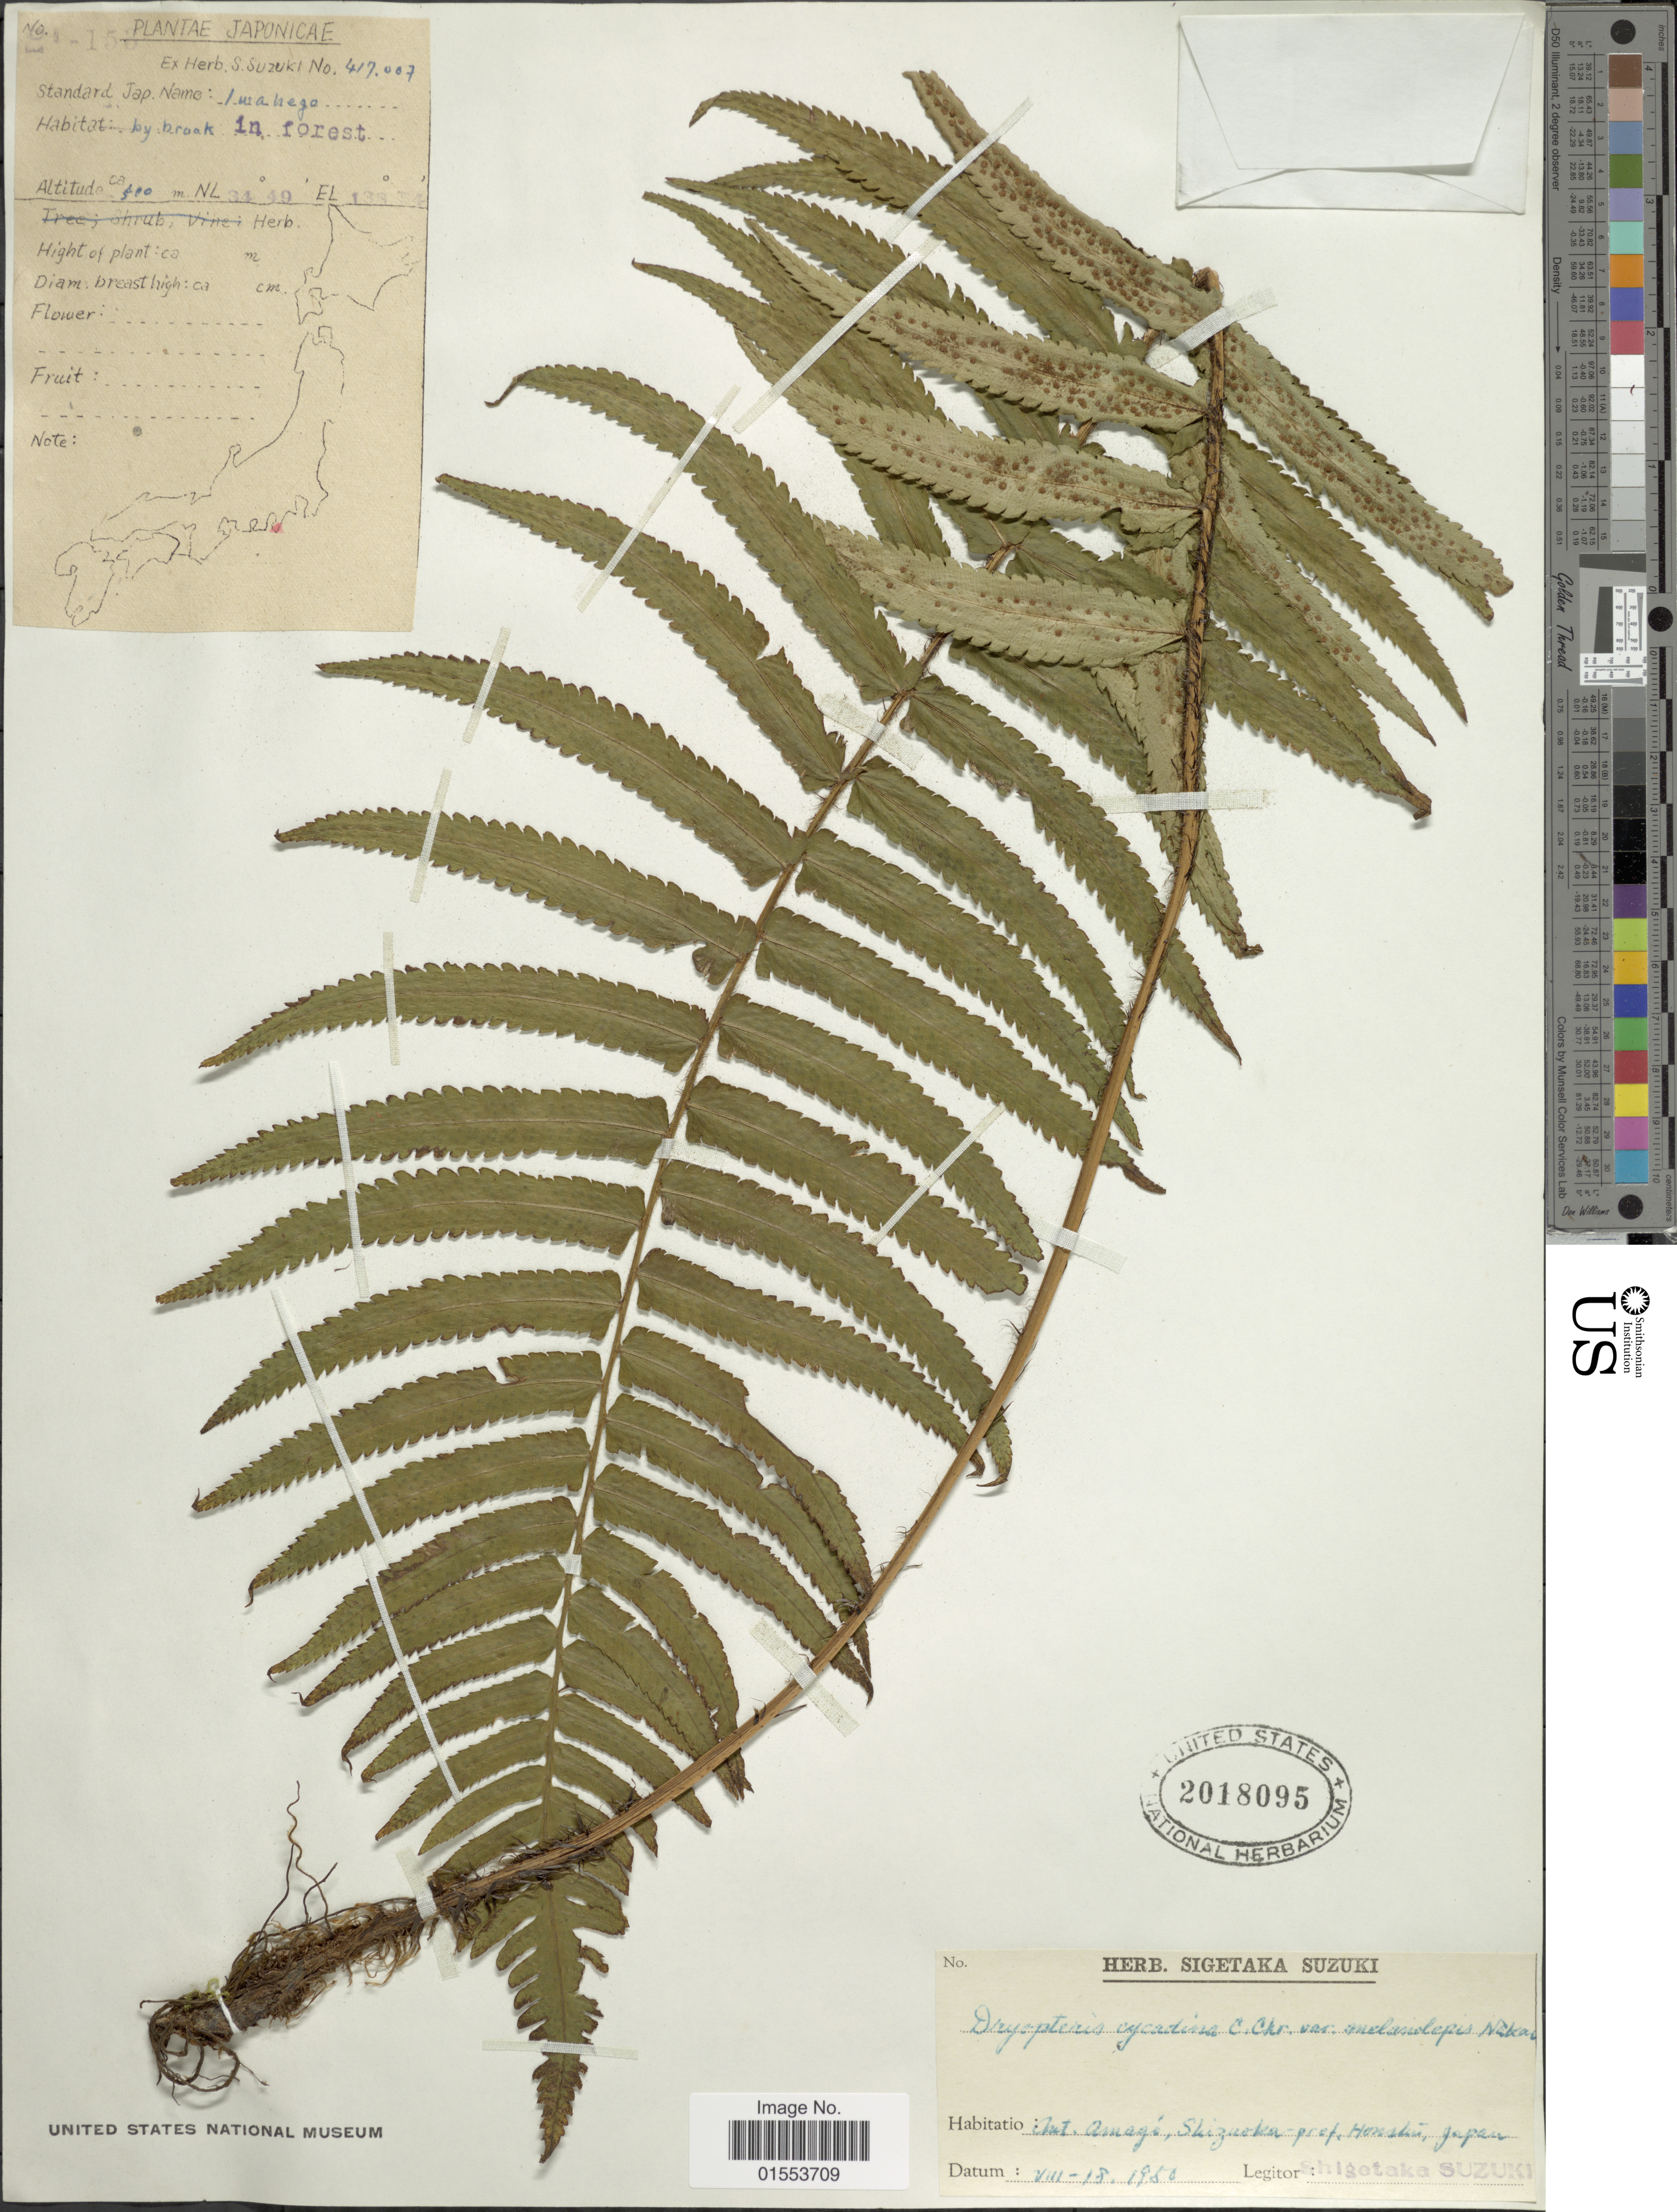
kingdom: Plantae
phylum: Tracheophyta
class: Polypodiopsida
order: Polypodiales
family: Dryopteridaceae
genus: Dryopteris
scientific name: Dryopteris atrata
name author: (Wall. ex Kunze) Ching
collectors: S. Suzuki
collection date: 1950-08-18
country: Japan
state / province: Sizuoka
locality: Japonicae, Mt. Amagem Shizuoka pref. Honshu, Japan.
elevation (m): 500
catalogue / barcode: US 2018095